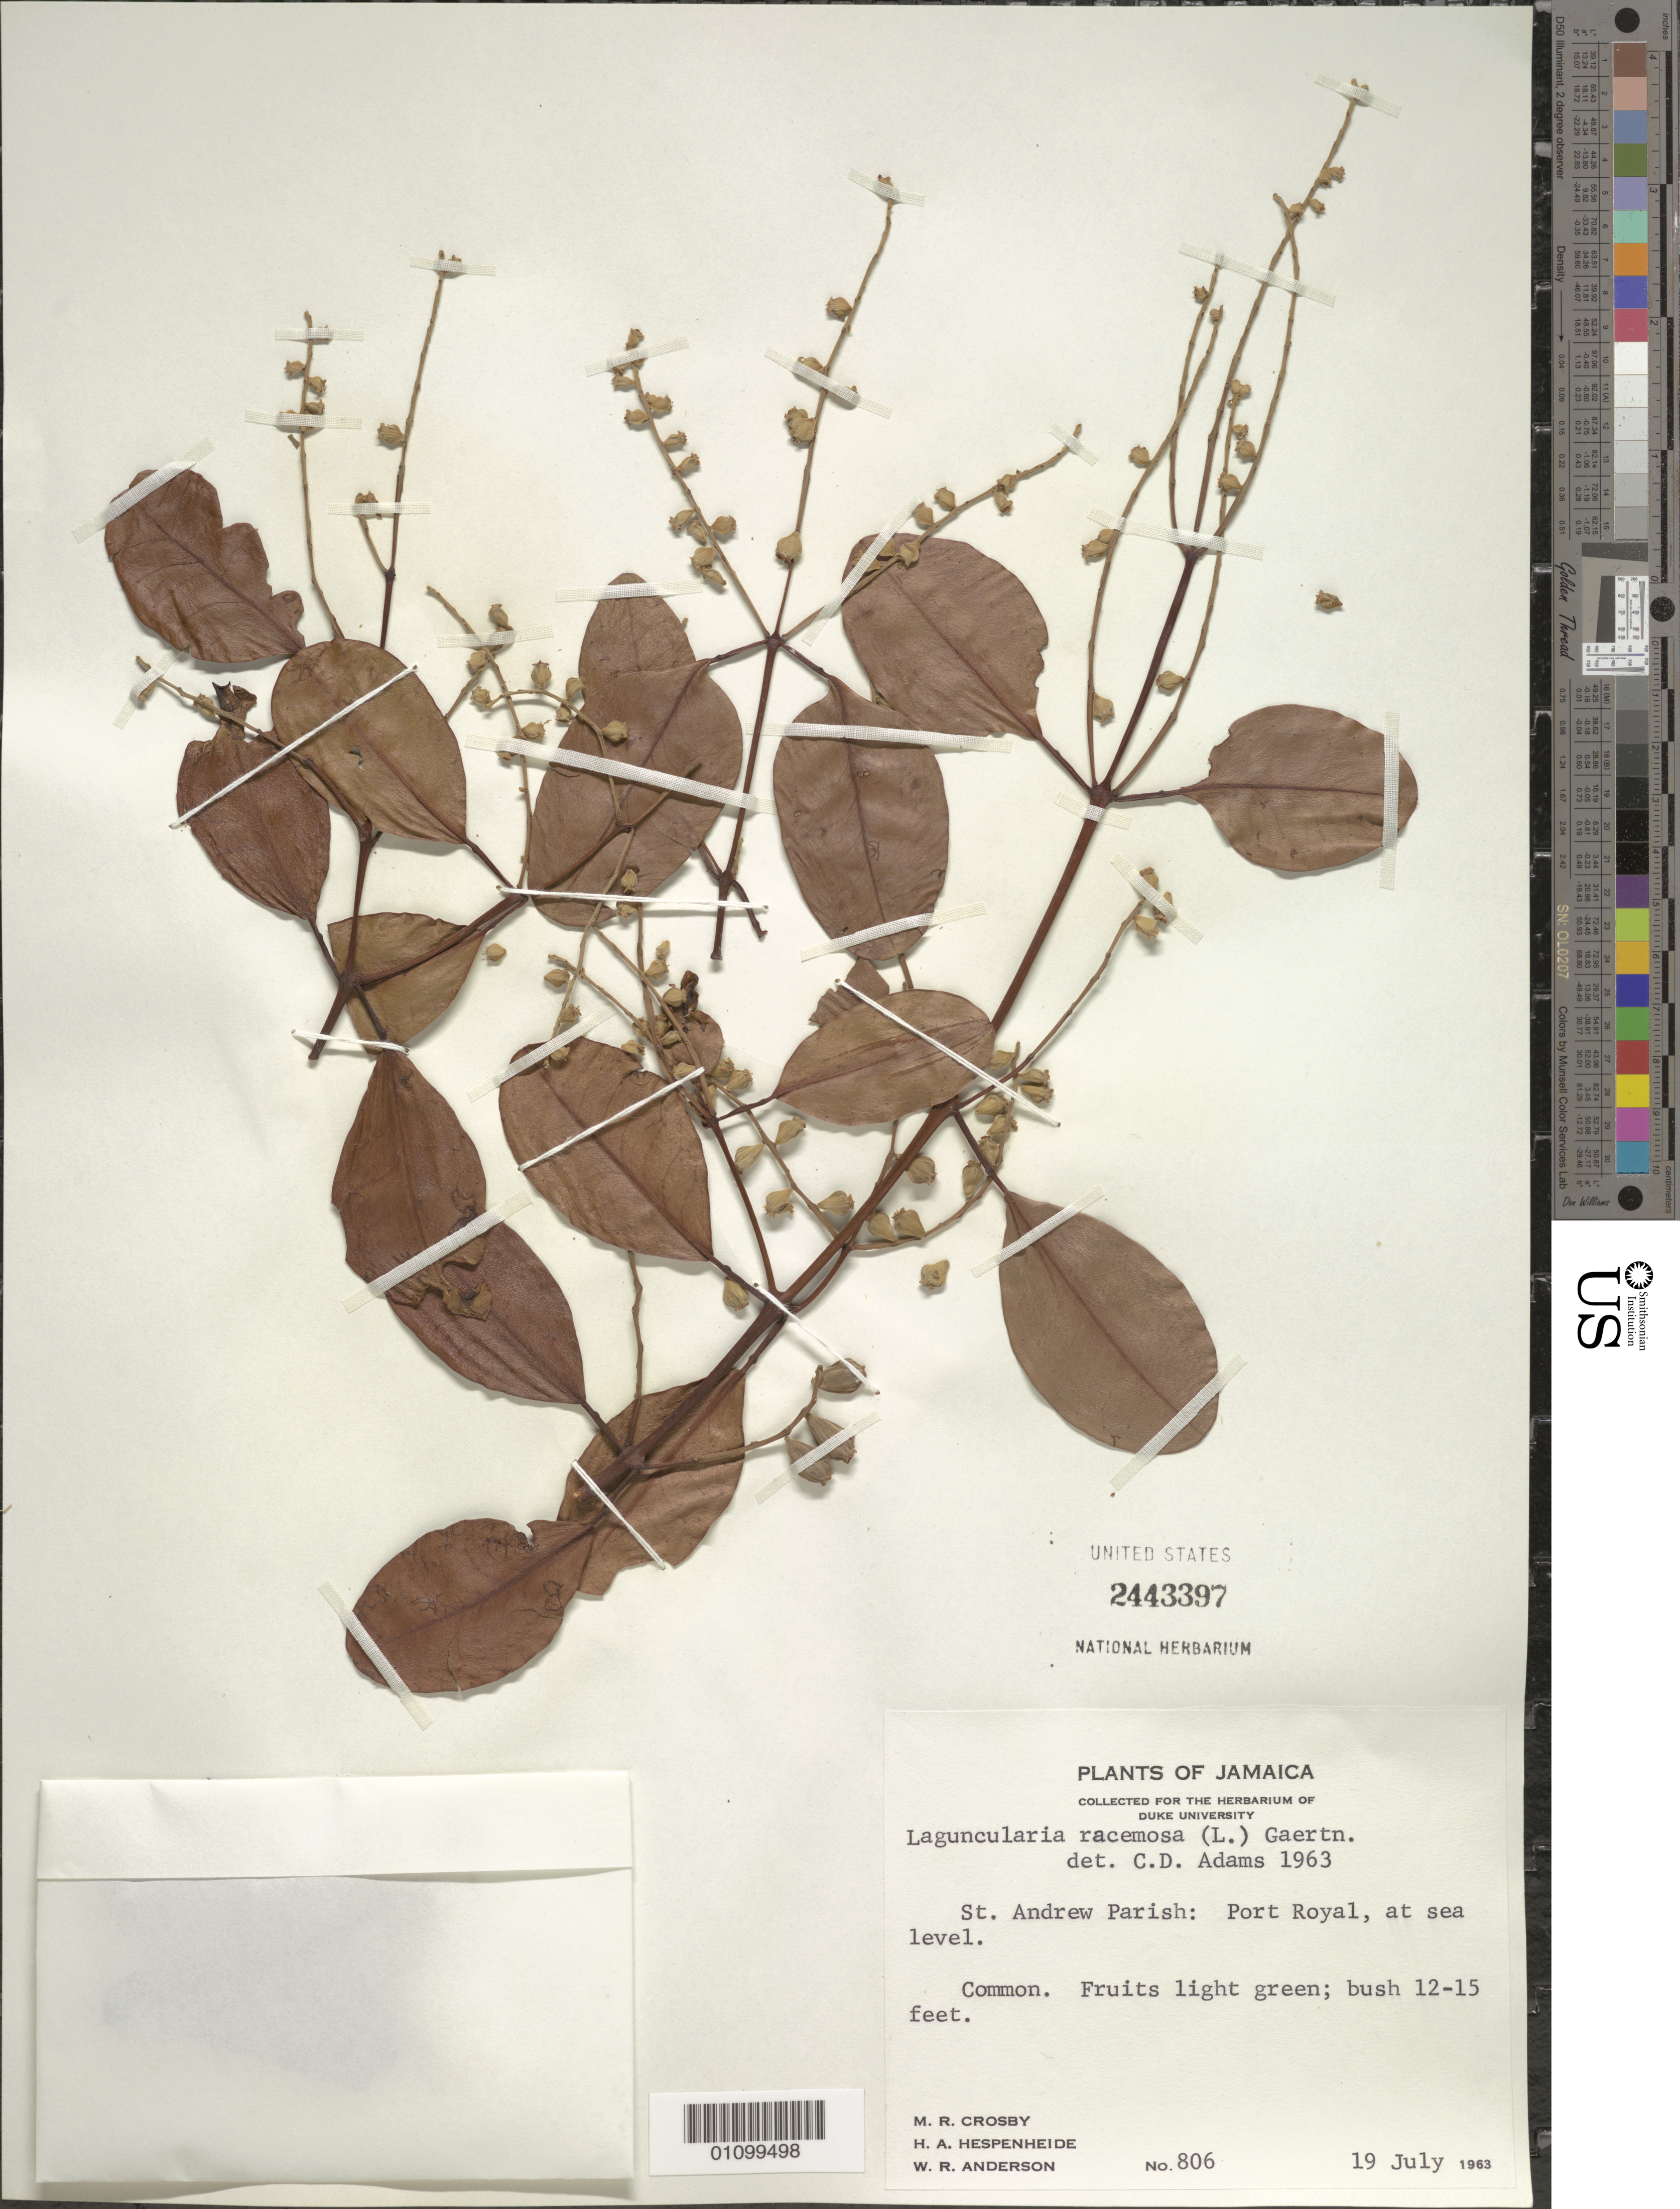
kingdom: Plantae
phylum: Tracheophyta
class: Magnoliopsida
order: Myrtales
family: Combretaceae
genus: Laguncularia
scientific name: Laguncularia racemosa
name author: (L.) C.F. Gaertn.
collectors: H. A. Hespenheide & W. R. Anderson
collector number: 806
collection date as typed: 19 Jul 1963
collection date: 1963-07-19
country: Jamaica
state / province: Saint Andrew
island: Jamaica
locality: Port Royal.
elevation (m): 0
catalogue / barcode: US 2443397